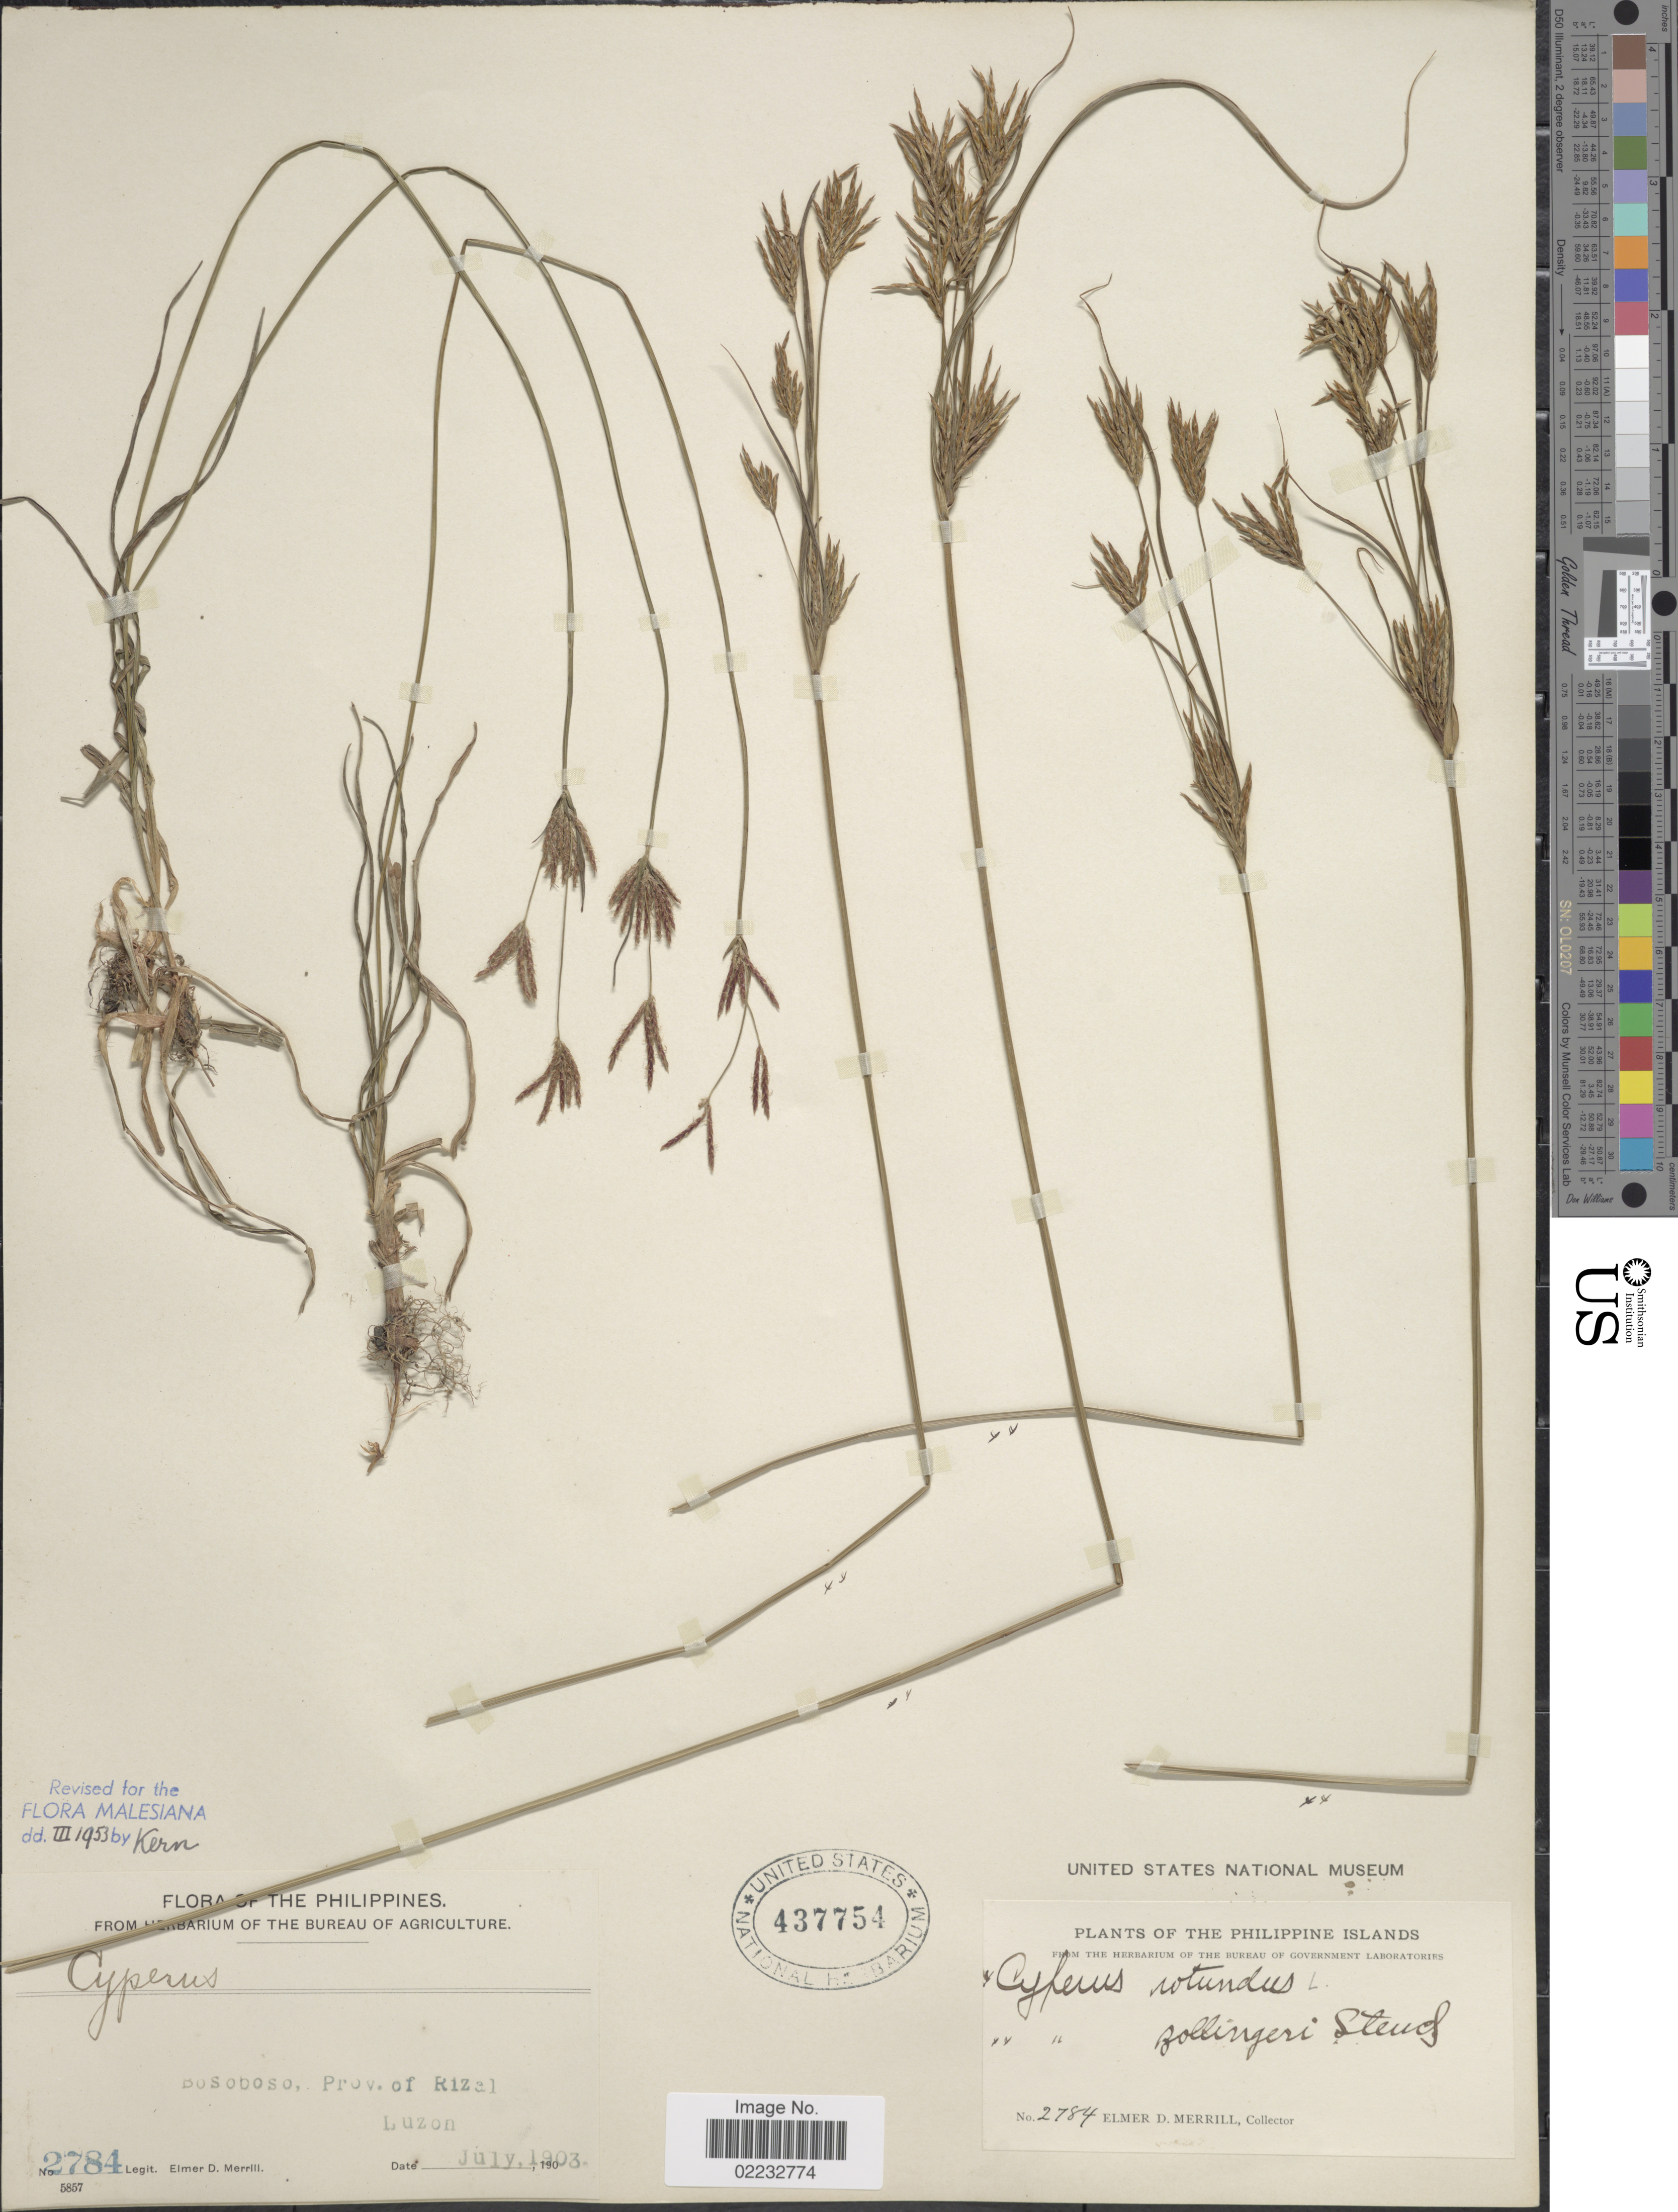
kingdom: Plantae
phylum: Tracheophyta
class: Liliopsida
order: Poales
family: Cyperaceae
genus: Cyperus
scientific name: Cyperus rotundus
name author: L.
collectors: E. D. Merrill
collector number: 2784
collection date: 1903-07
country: Philippines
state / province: Calabarzon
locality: Bosoboso, Prov. of Rizal. Luzon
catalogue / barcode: US 437754